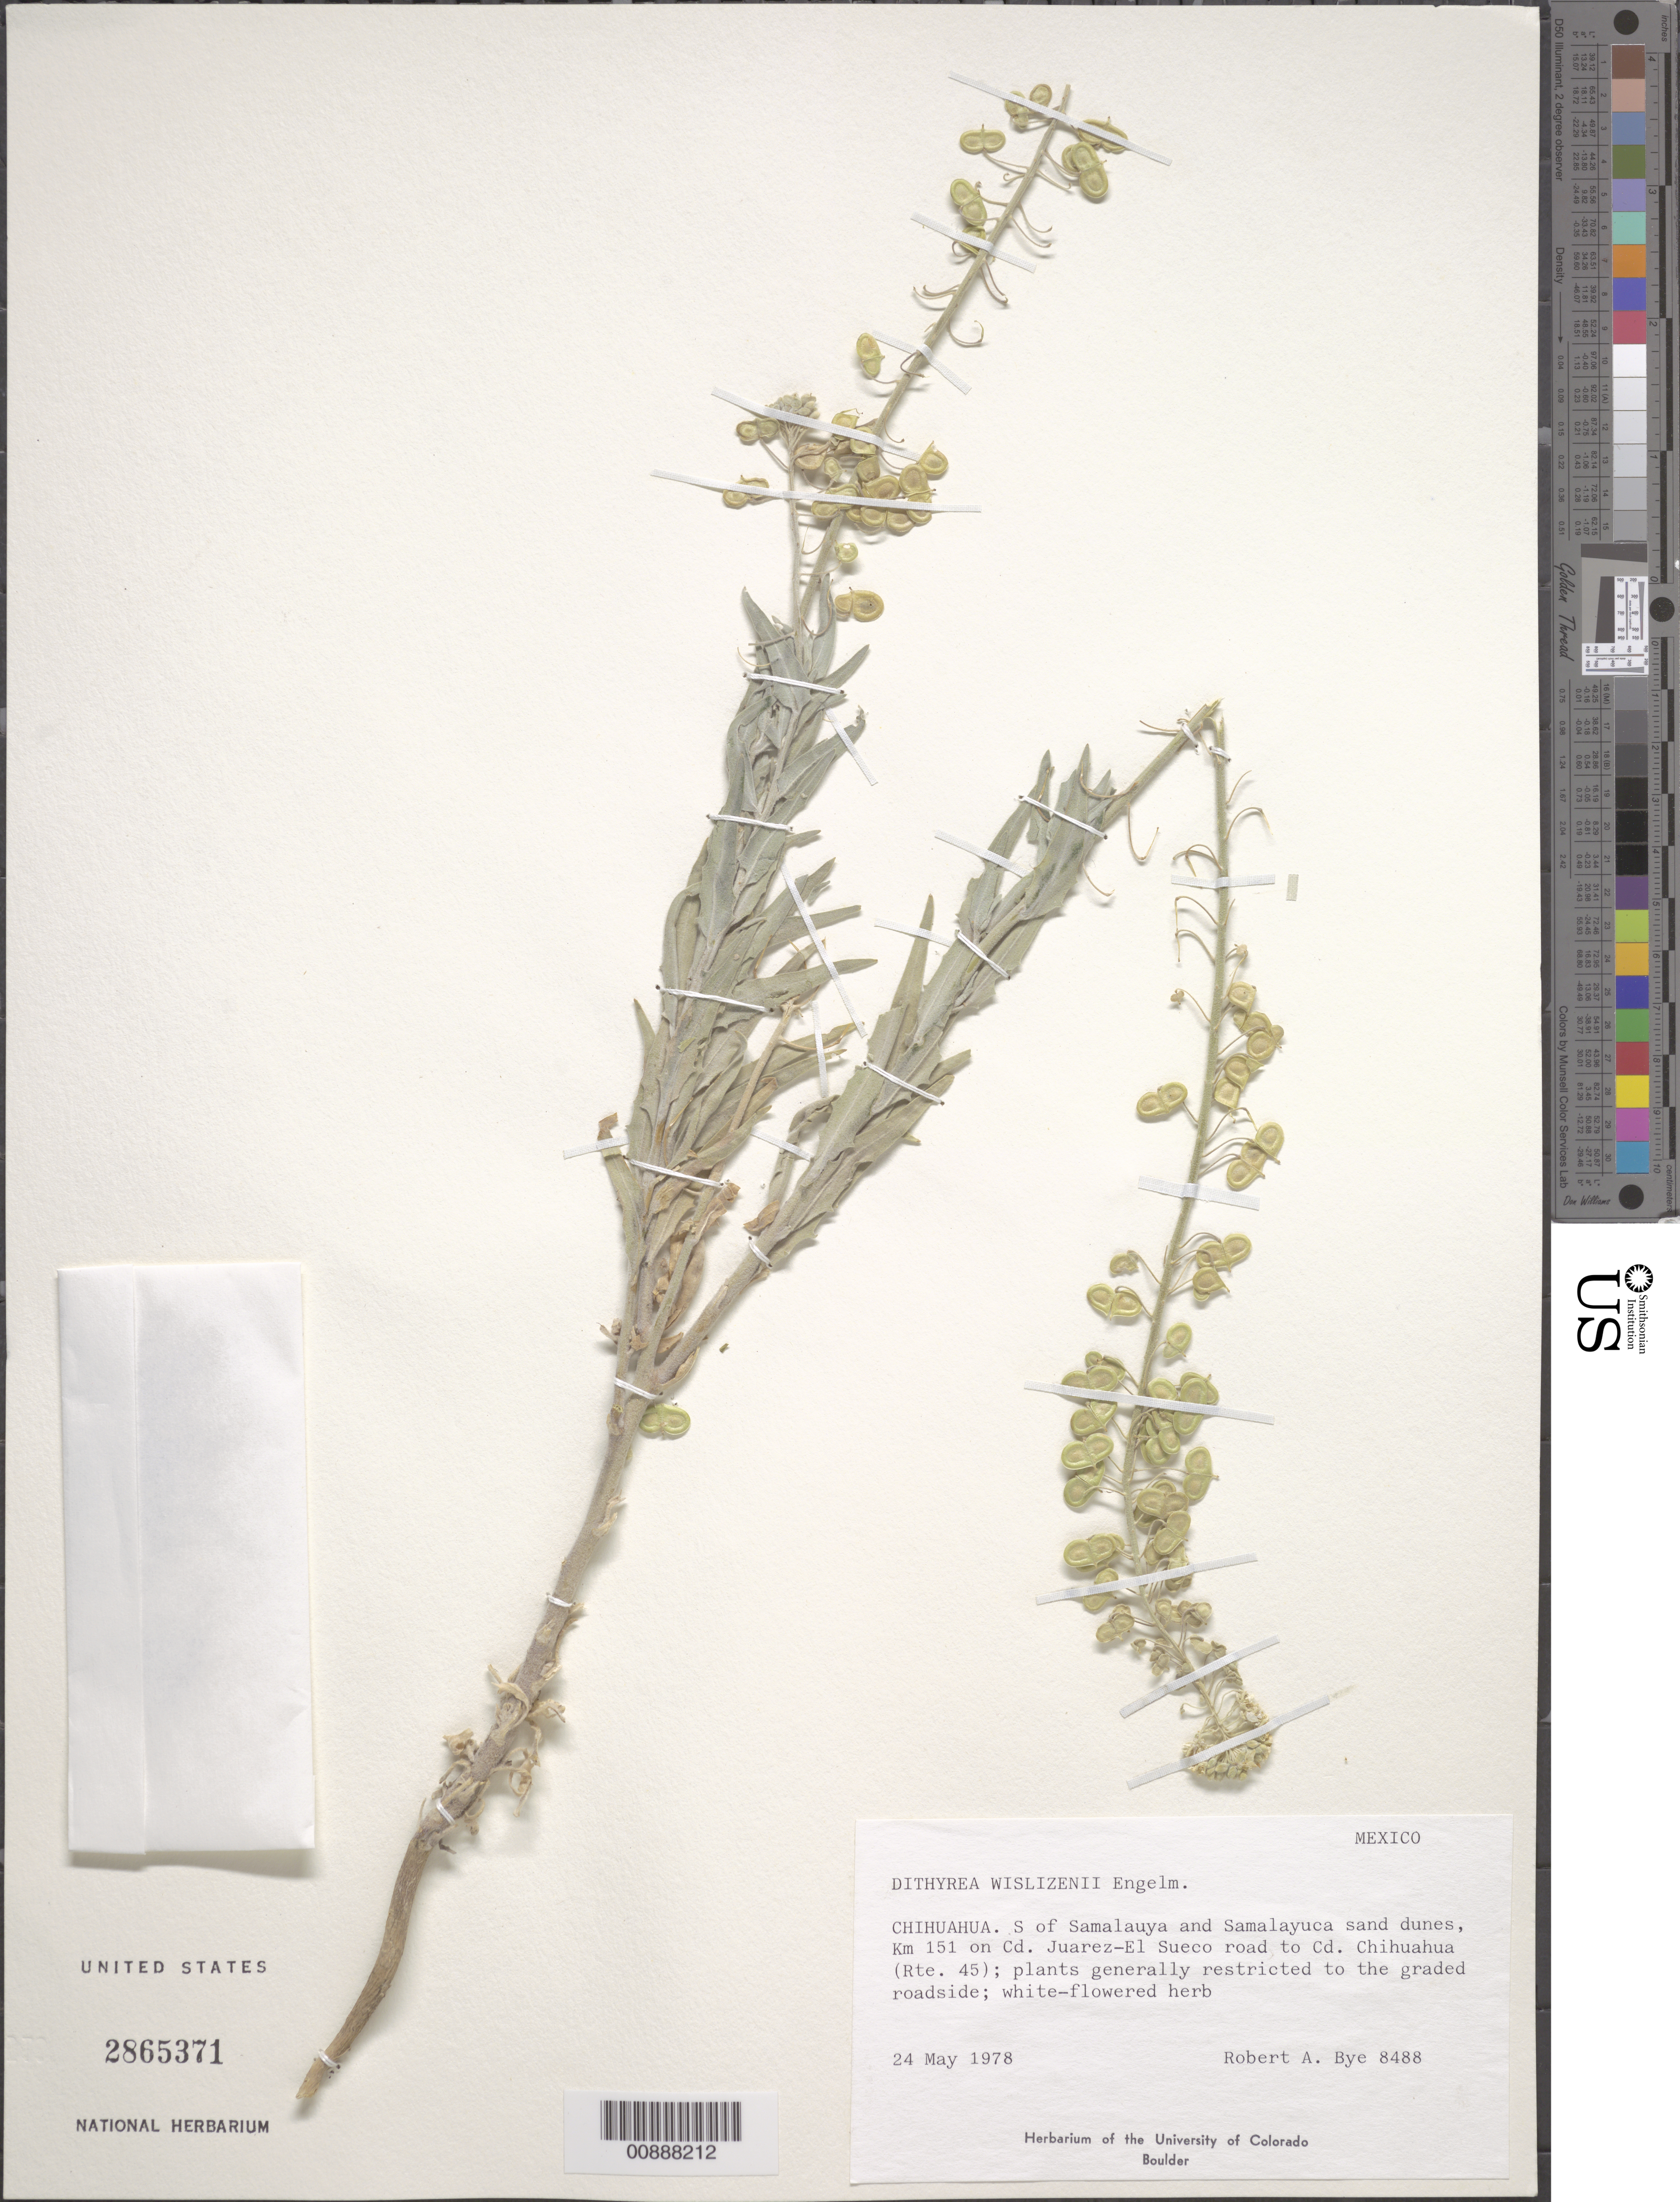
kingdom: Plantae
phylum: Tracheophyta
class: Magnoliopsida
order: Brassicales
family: Brassicaceae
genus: Dithyrea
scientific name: Dithyrea wislizeni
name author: Engelm.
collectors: R. A. Bye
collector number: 8488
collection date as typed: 24 May 1978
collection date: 1978-05-24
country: Mexico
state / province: Chihuahua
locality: S of Samalauya and Samalayuca sand dunes, km. 151 on Cd. Juárez - El Sueco road to Cd. Chihuahua (Rte. 45).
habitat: Plants generally restricted to the graded roadside.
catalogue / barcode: US 2865371